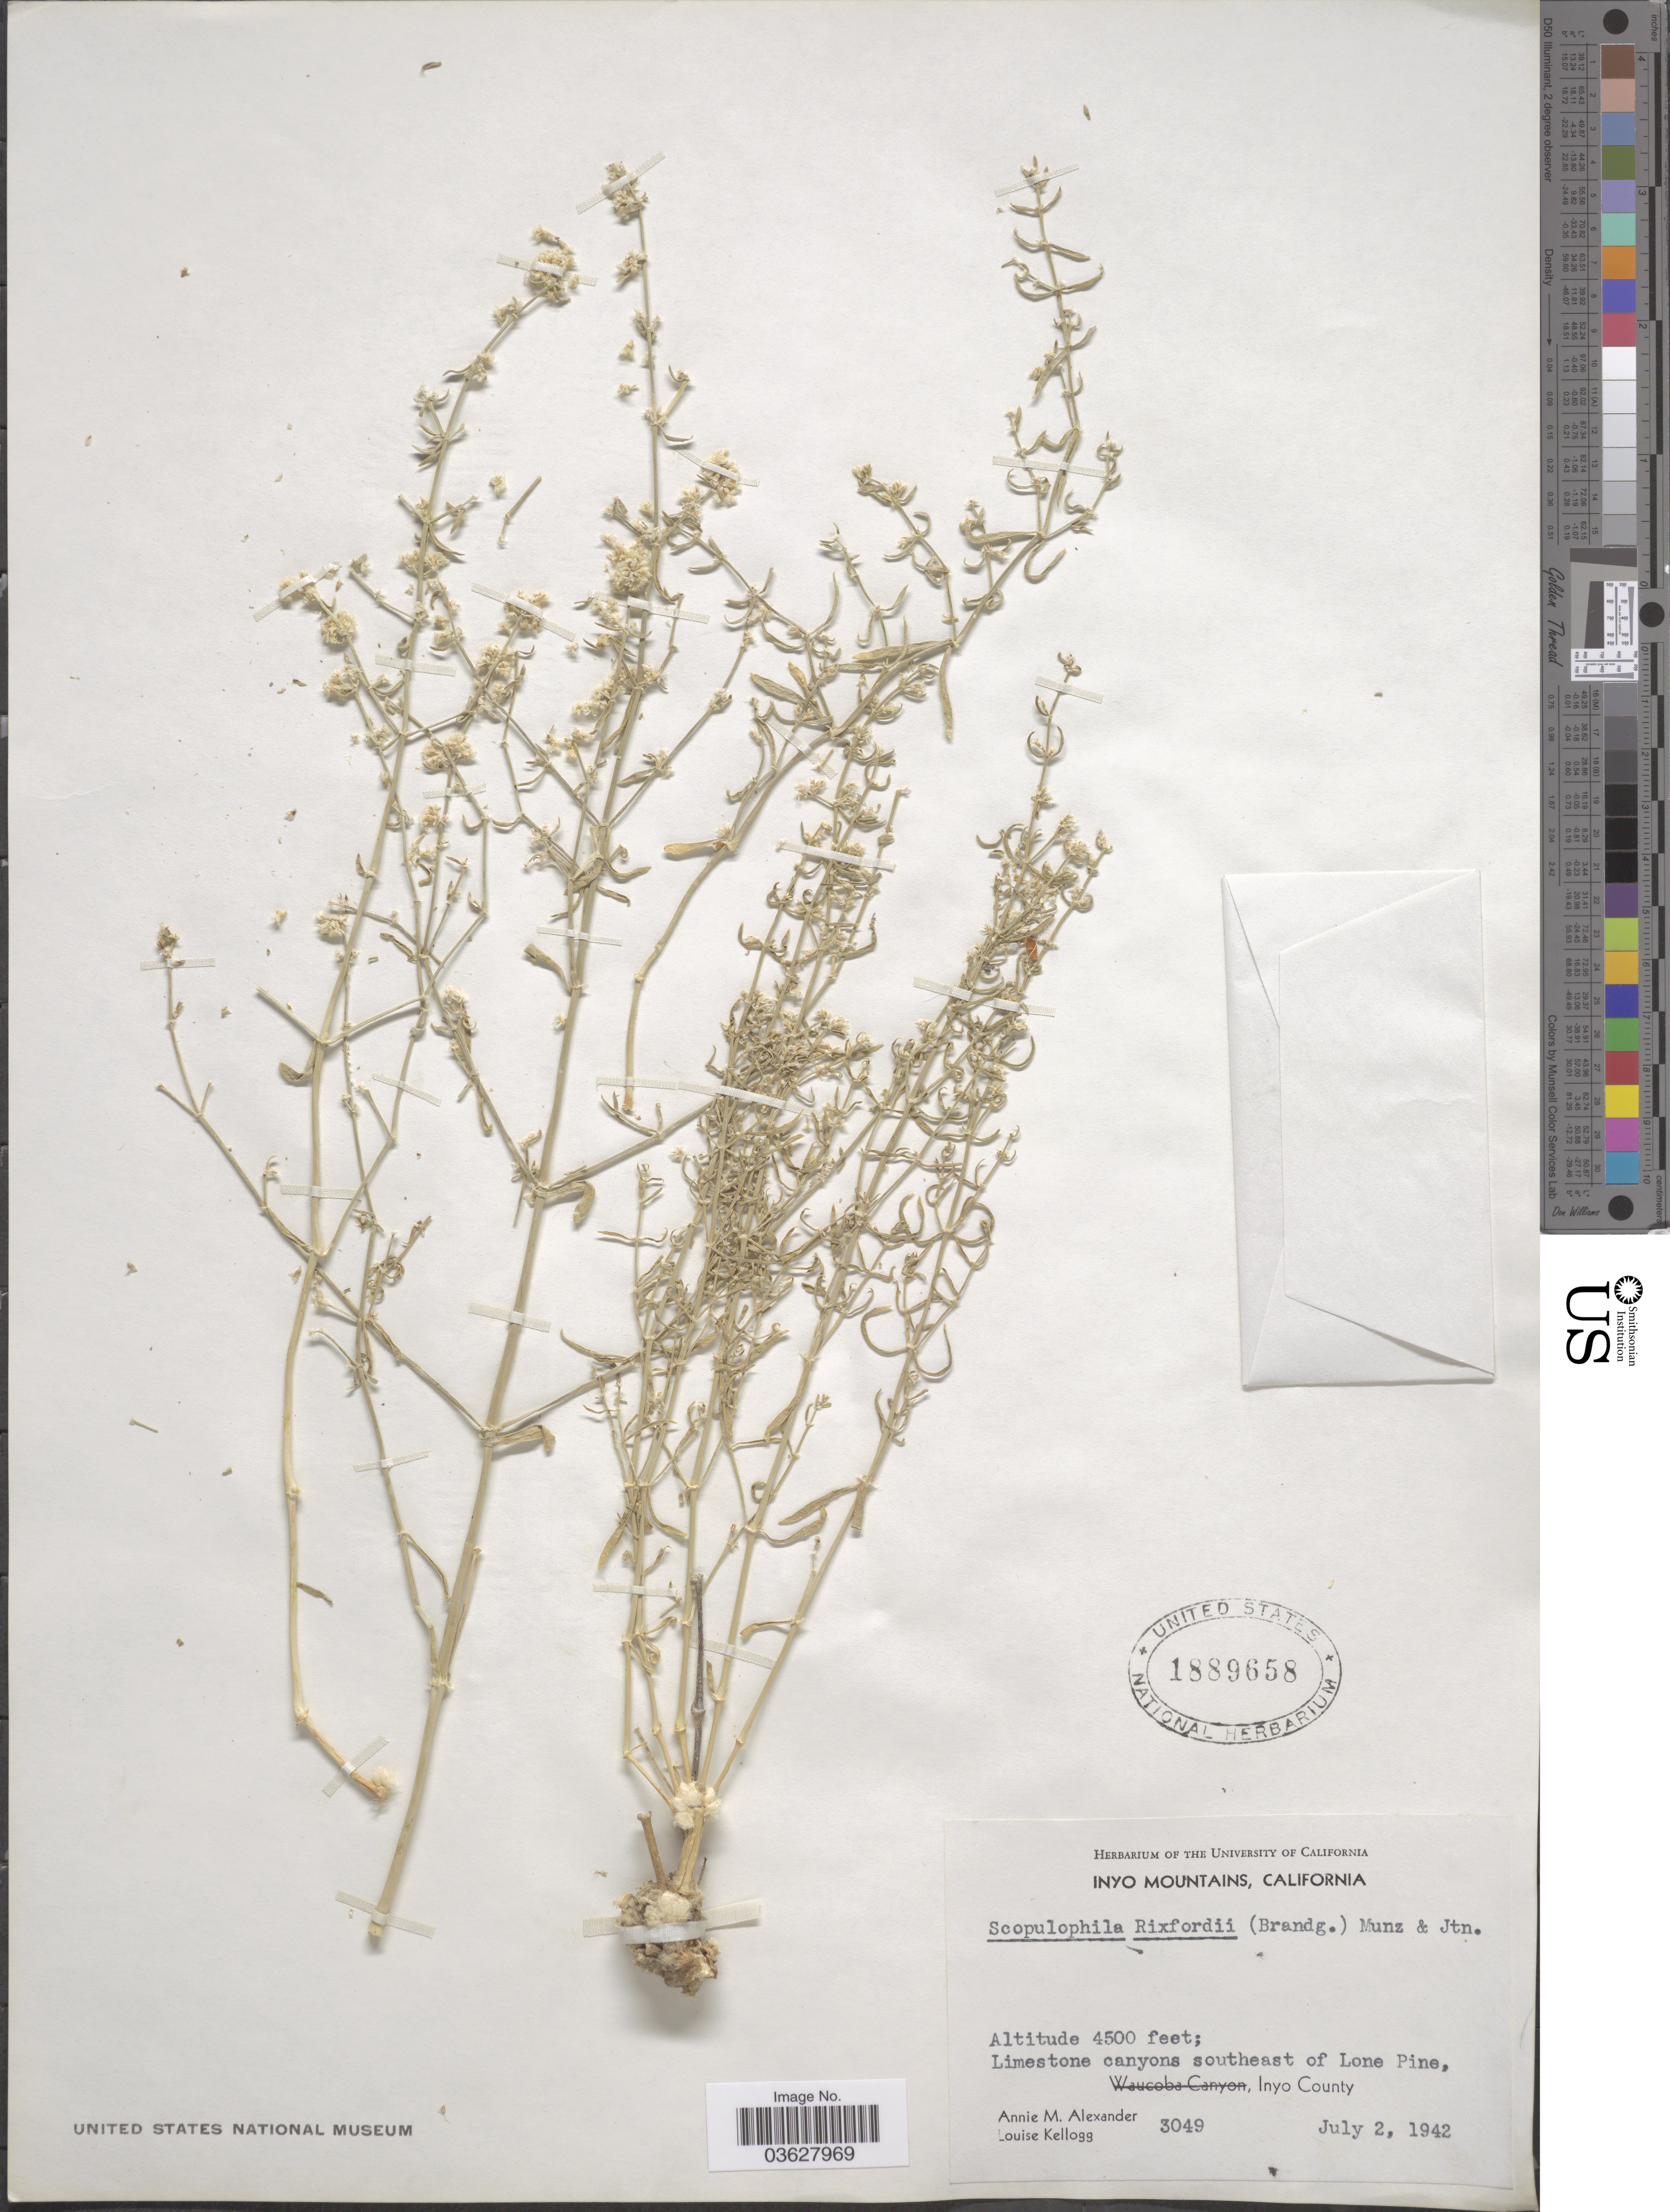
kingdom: Plantae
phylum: Tracheophyta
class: Magnoliopsida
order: Caryophyllales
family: Caryophyllaceae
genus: Achyronychia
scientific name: Achyronychia rixfordii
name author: Brandegee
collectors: A. M. Alexander & L. Kellogg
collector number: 3049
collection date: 1942-07-02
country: United States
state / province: California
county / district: Inyo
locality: Inyo Mountains. Limestone canyons southeast of Lone Pine, Inyo County.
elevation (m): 1372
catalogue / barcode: US 1889658